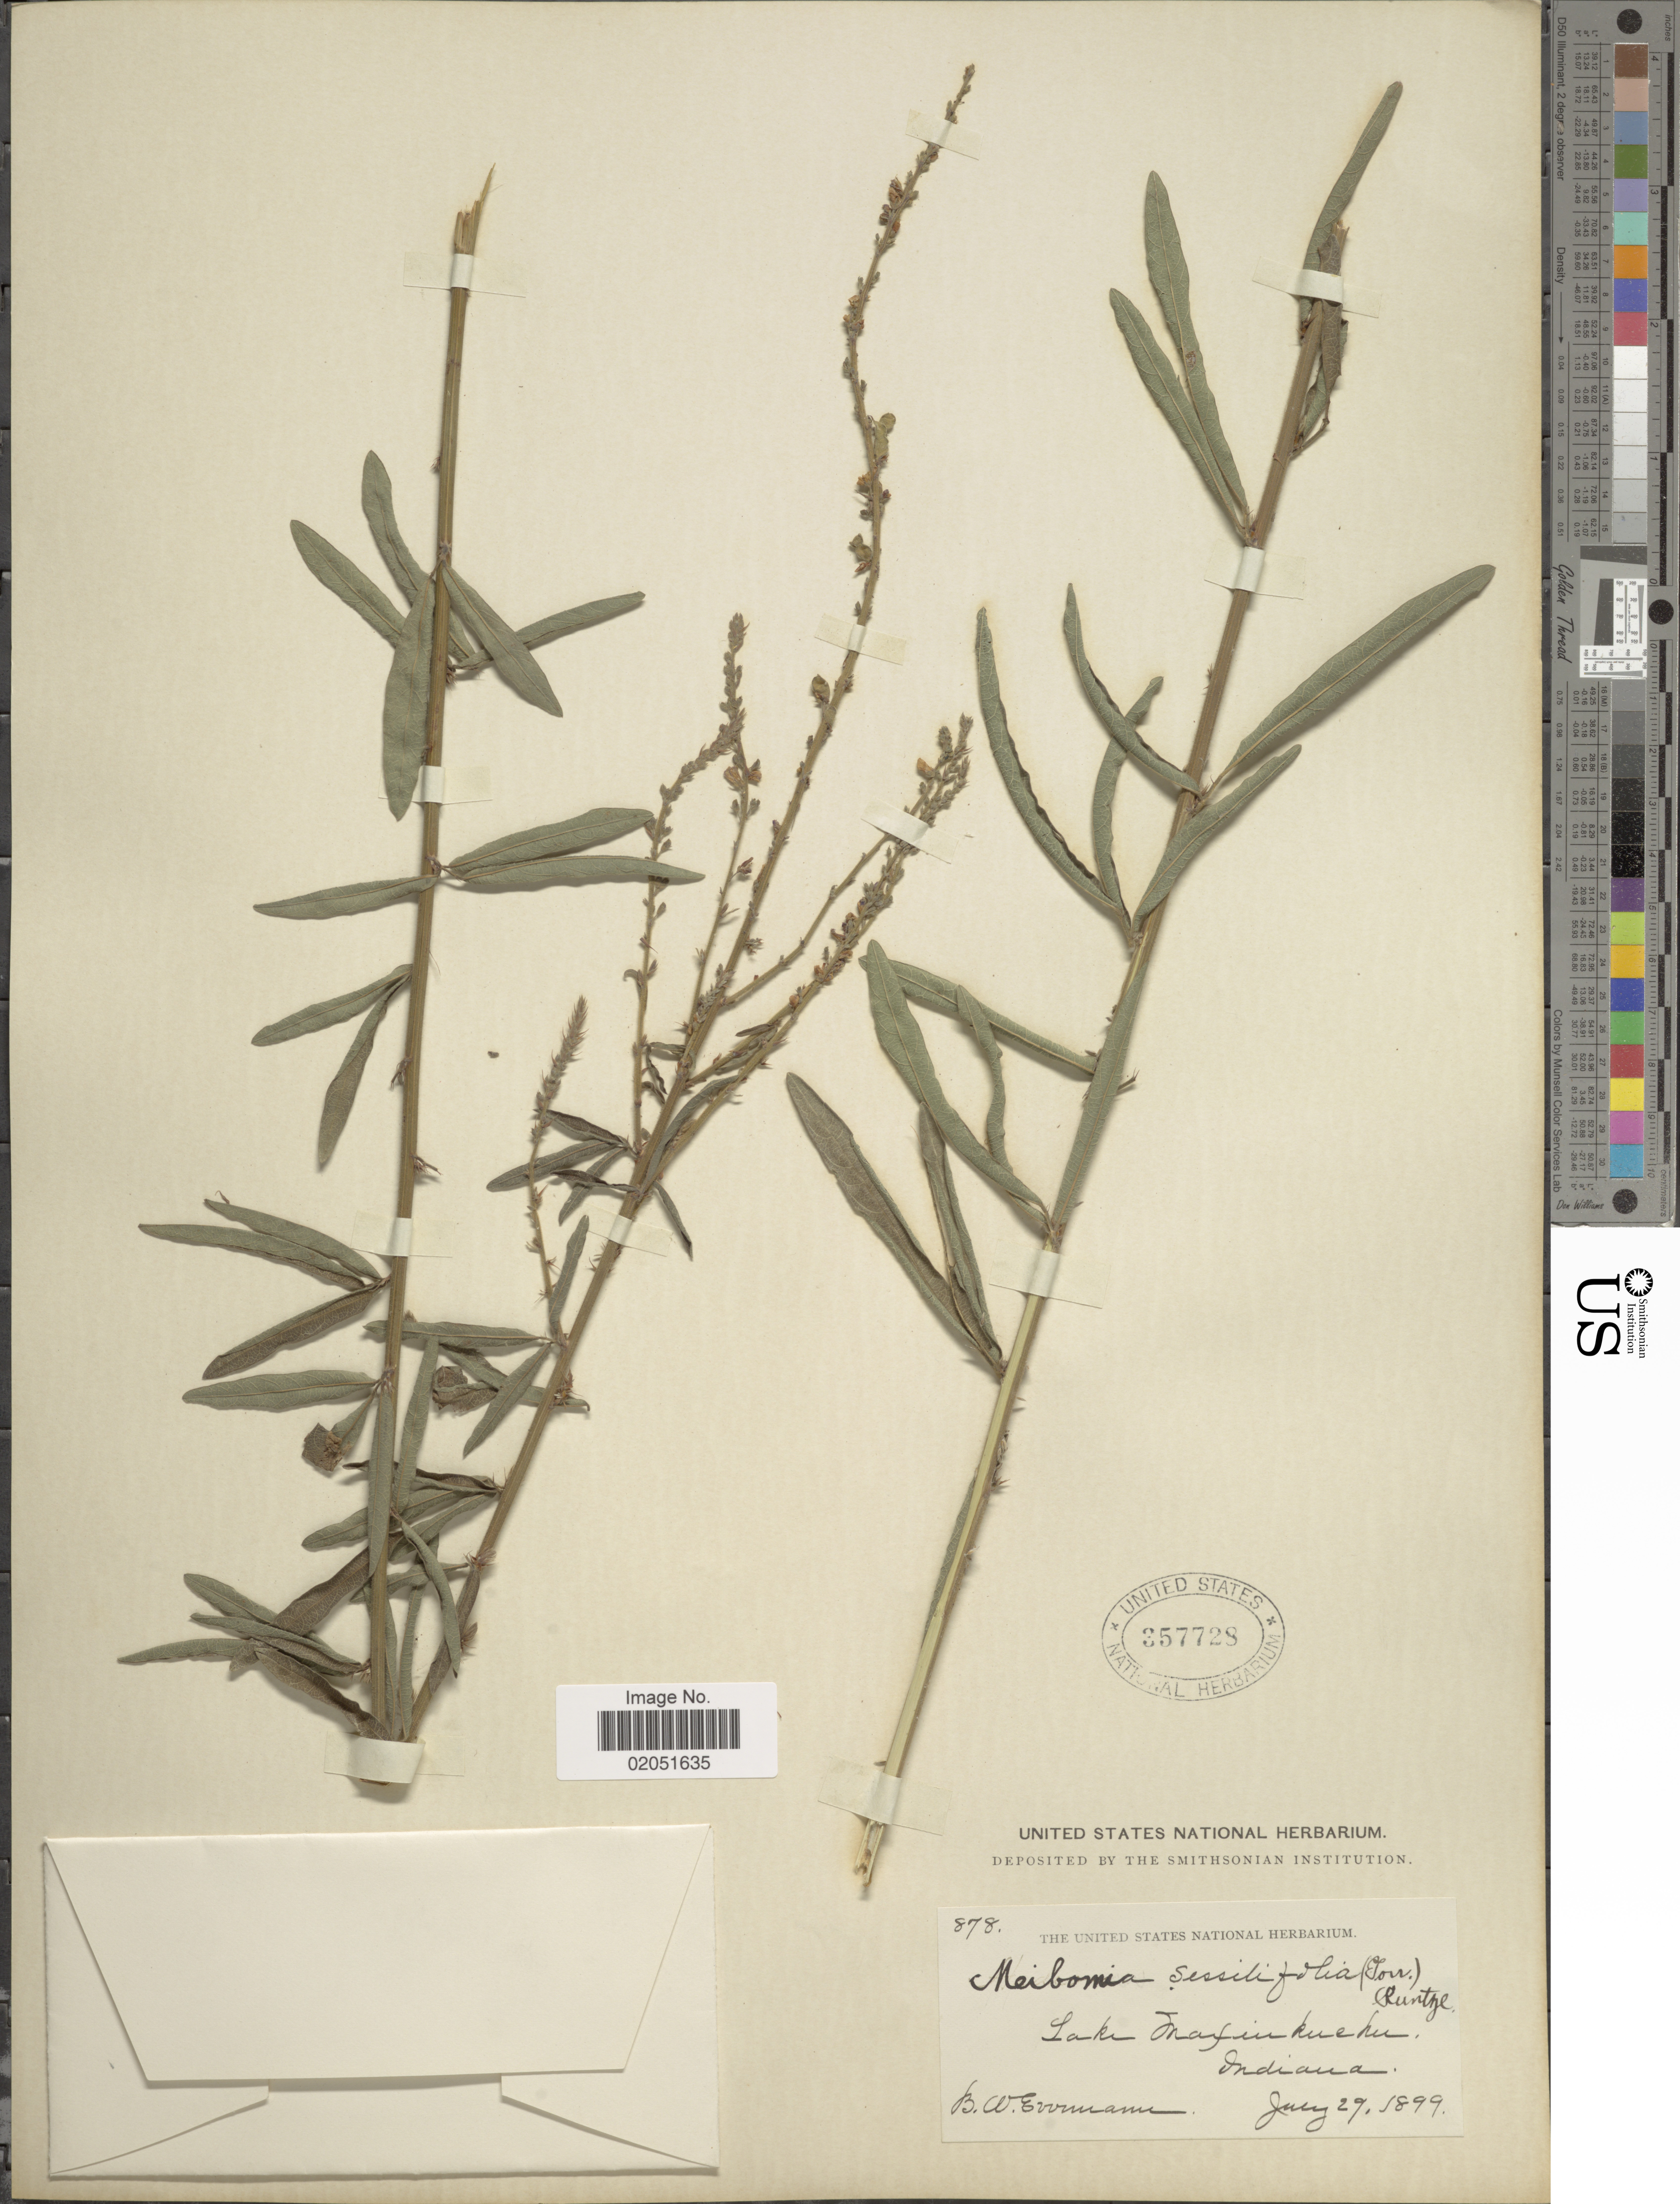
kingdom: Plantae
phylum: Tracheophyta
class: Magnoliopsida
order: Fabales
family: Fabaceae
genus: Desmodium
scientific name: Desmodium sessilifolium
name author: Torr. & A. Gray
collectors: B. W. Evermann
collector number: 878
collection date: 1899-07-29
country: United States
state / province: Indiana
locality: Lake Maxinkuckee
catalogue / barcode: US 357728